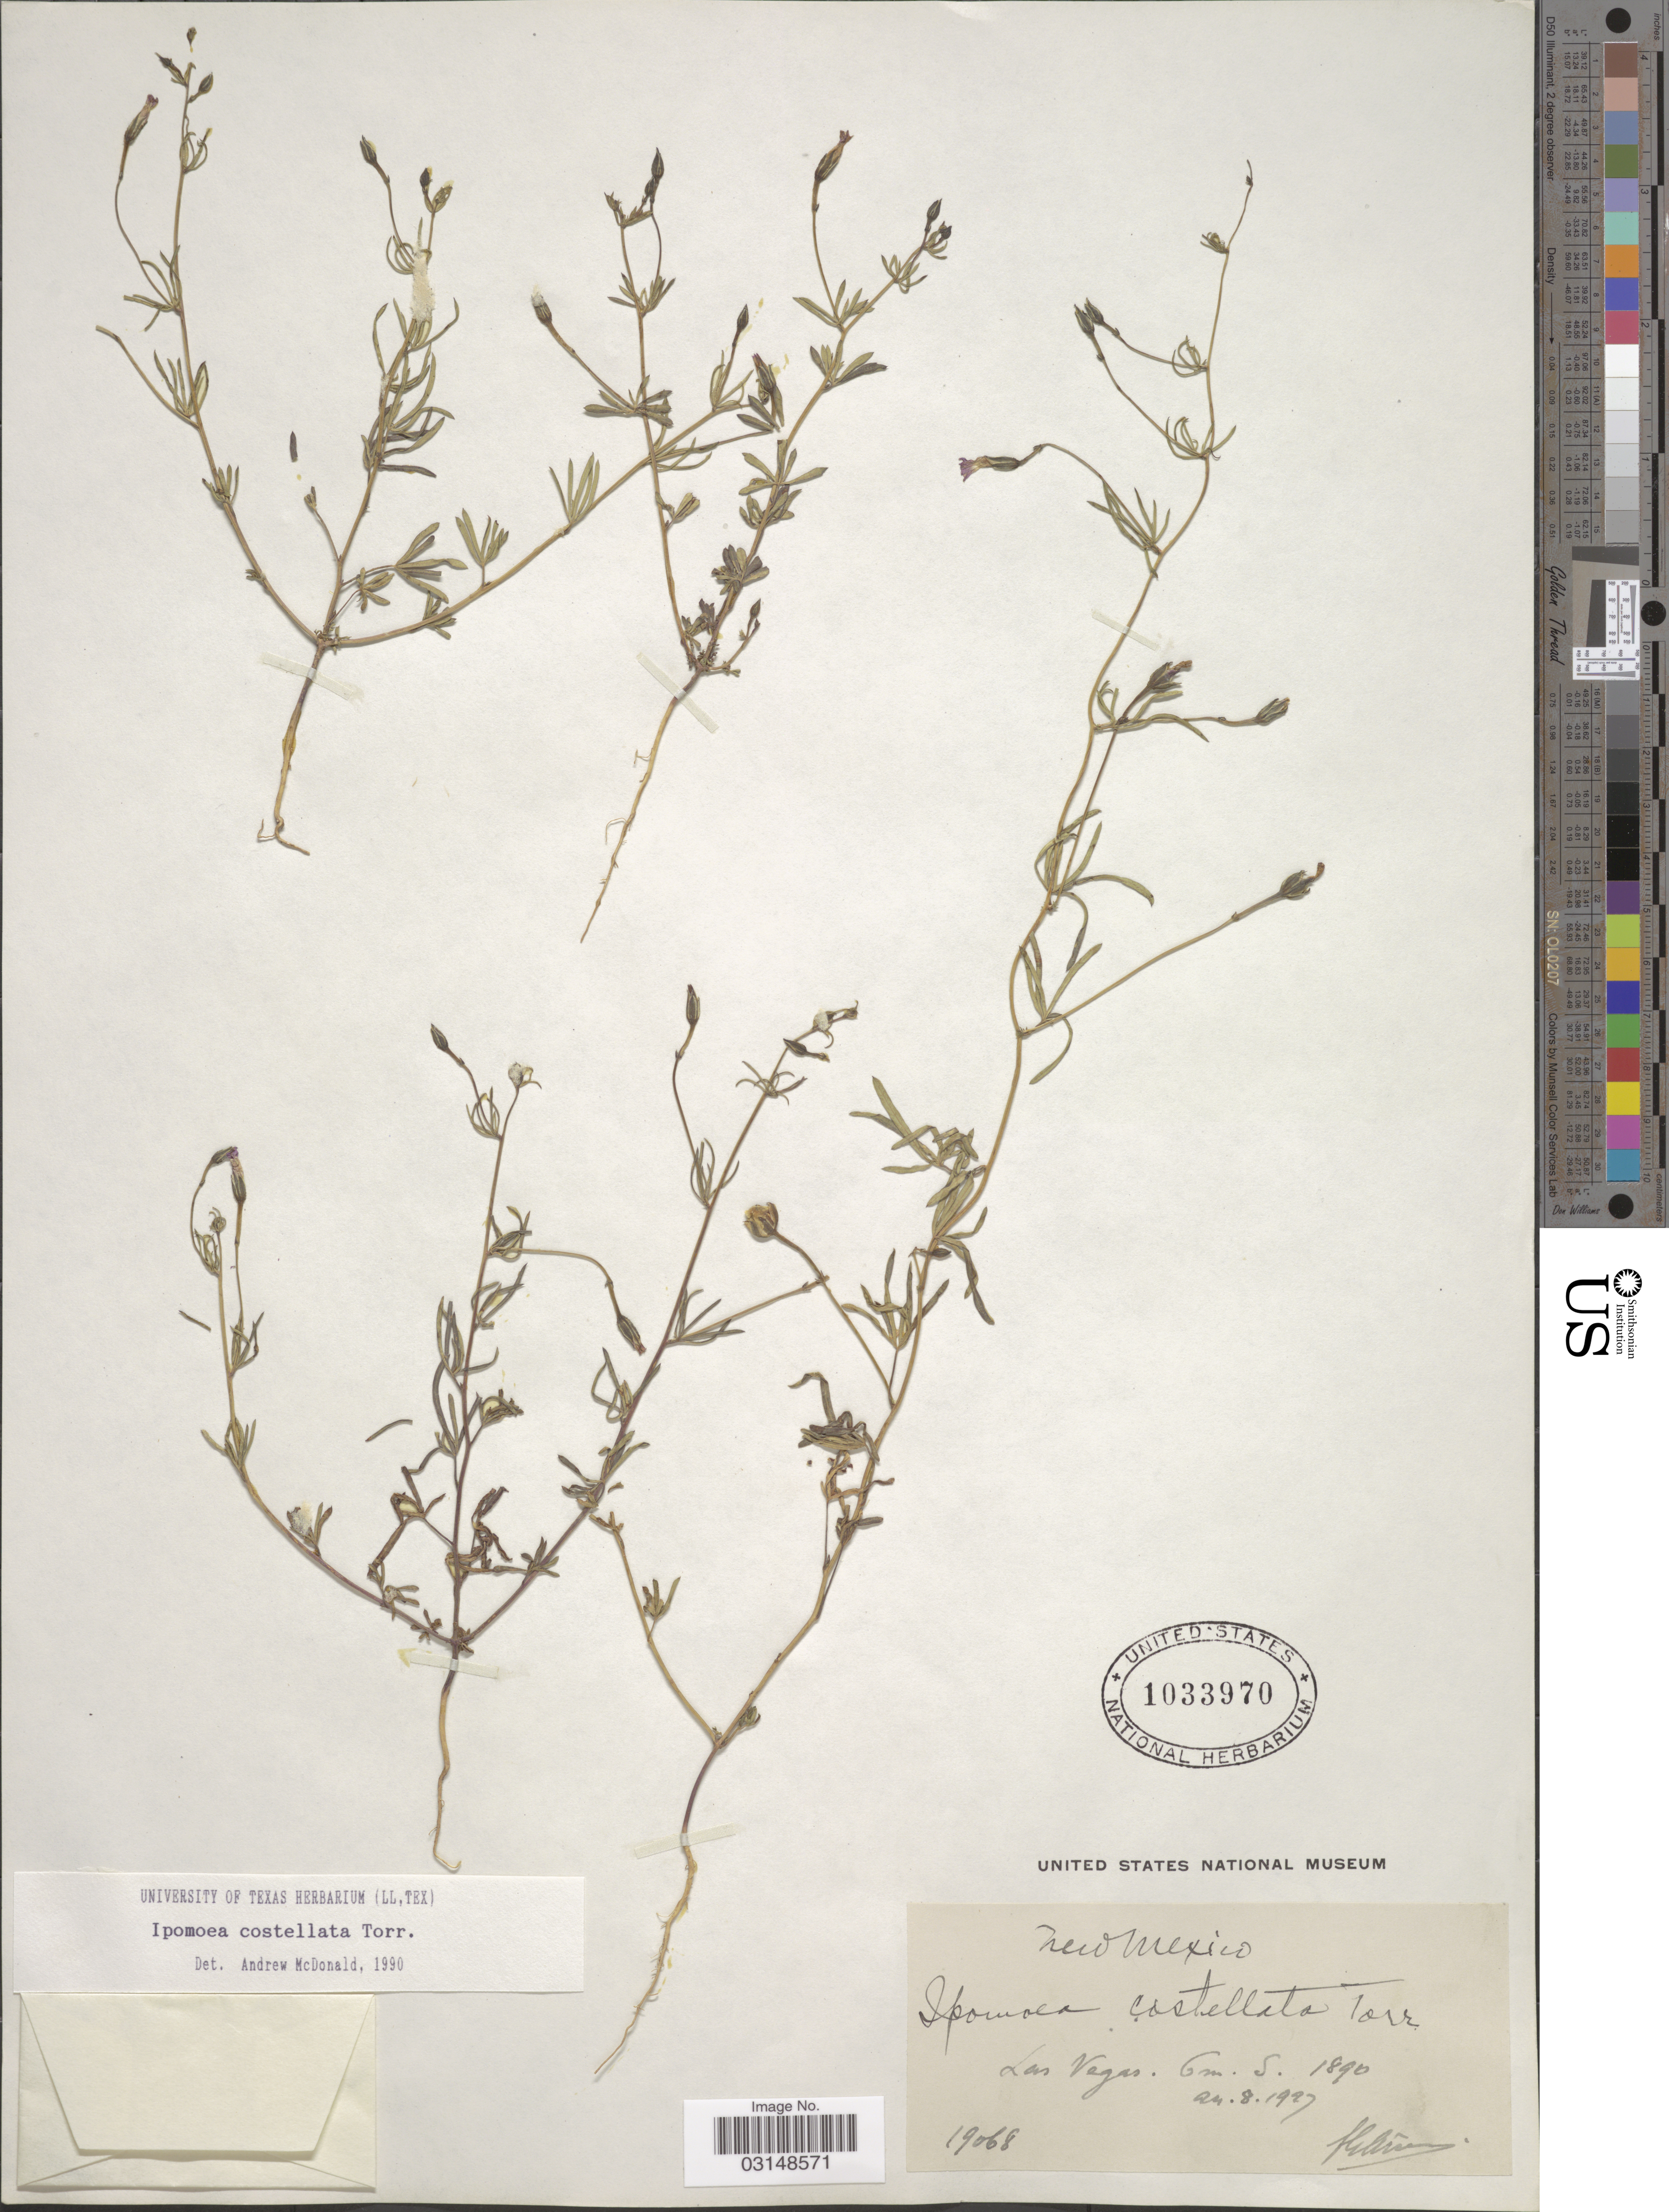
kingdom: Plantae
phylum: Tracheophyta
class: Magnoliopsida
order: Solanales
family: Convolvulaceae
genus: Ipomoea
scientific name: Ipomoea costellata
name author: Torr.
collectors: Bro. G. Arsène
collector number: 19068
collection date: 1927-08-24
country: United States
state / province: New Mexico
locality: Las Vegas.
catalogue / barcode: US 1033970